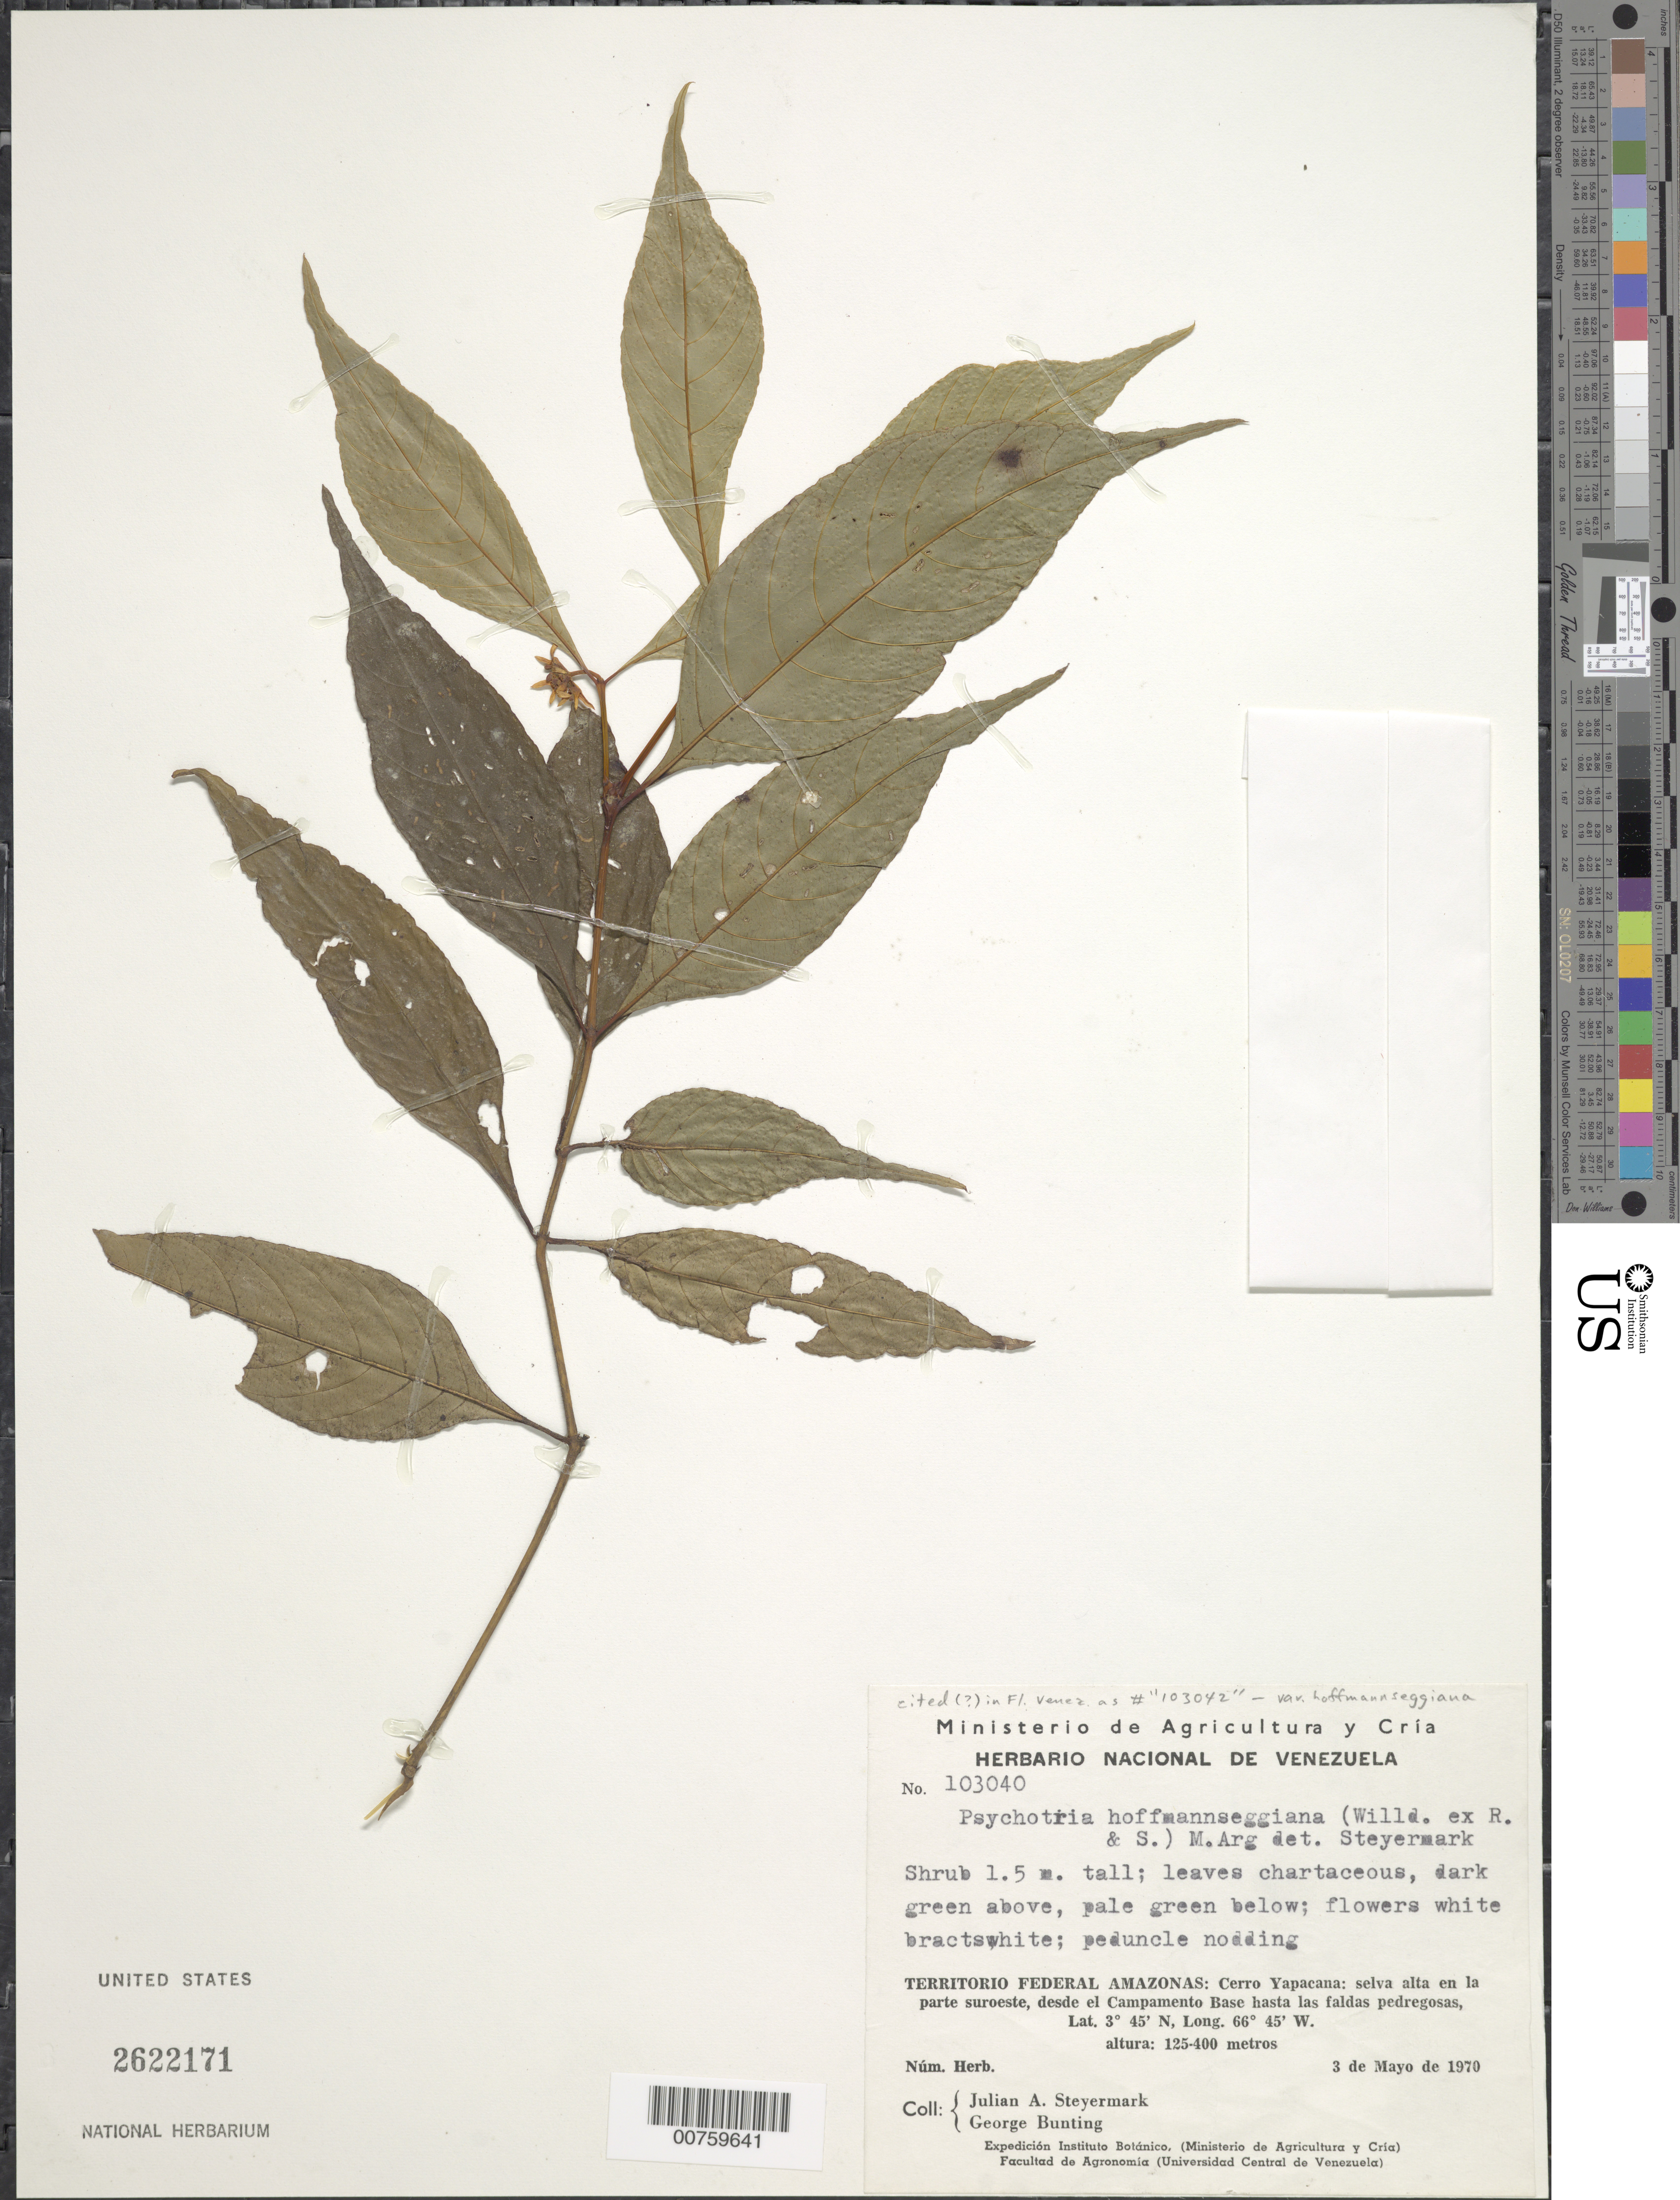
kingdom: Plantae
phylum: Tracheophyta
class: Magnoliopsida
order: Gentianales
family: Rubiaceae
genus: Psychotria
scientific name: Psychotria hoffmannseggiana var. hoffmanneseggiana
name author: (Willd. ex Roem. & Schult.) Müll. Arg.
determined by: Steyermark, Julian A., (VEN)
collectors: J. Steyermark & G. S. Bunting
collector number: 103040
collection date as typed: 3-May-70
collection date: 1970-05-03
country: Venezuela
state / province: Amazonas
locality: Cerro Yapacána, parte suroeste, desde el Campamento Base hasta las faldas pedregosas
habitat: High forest in the southwestern part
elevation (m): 125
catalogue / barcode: US 2622171